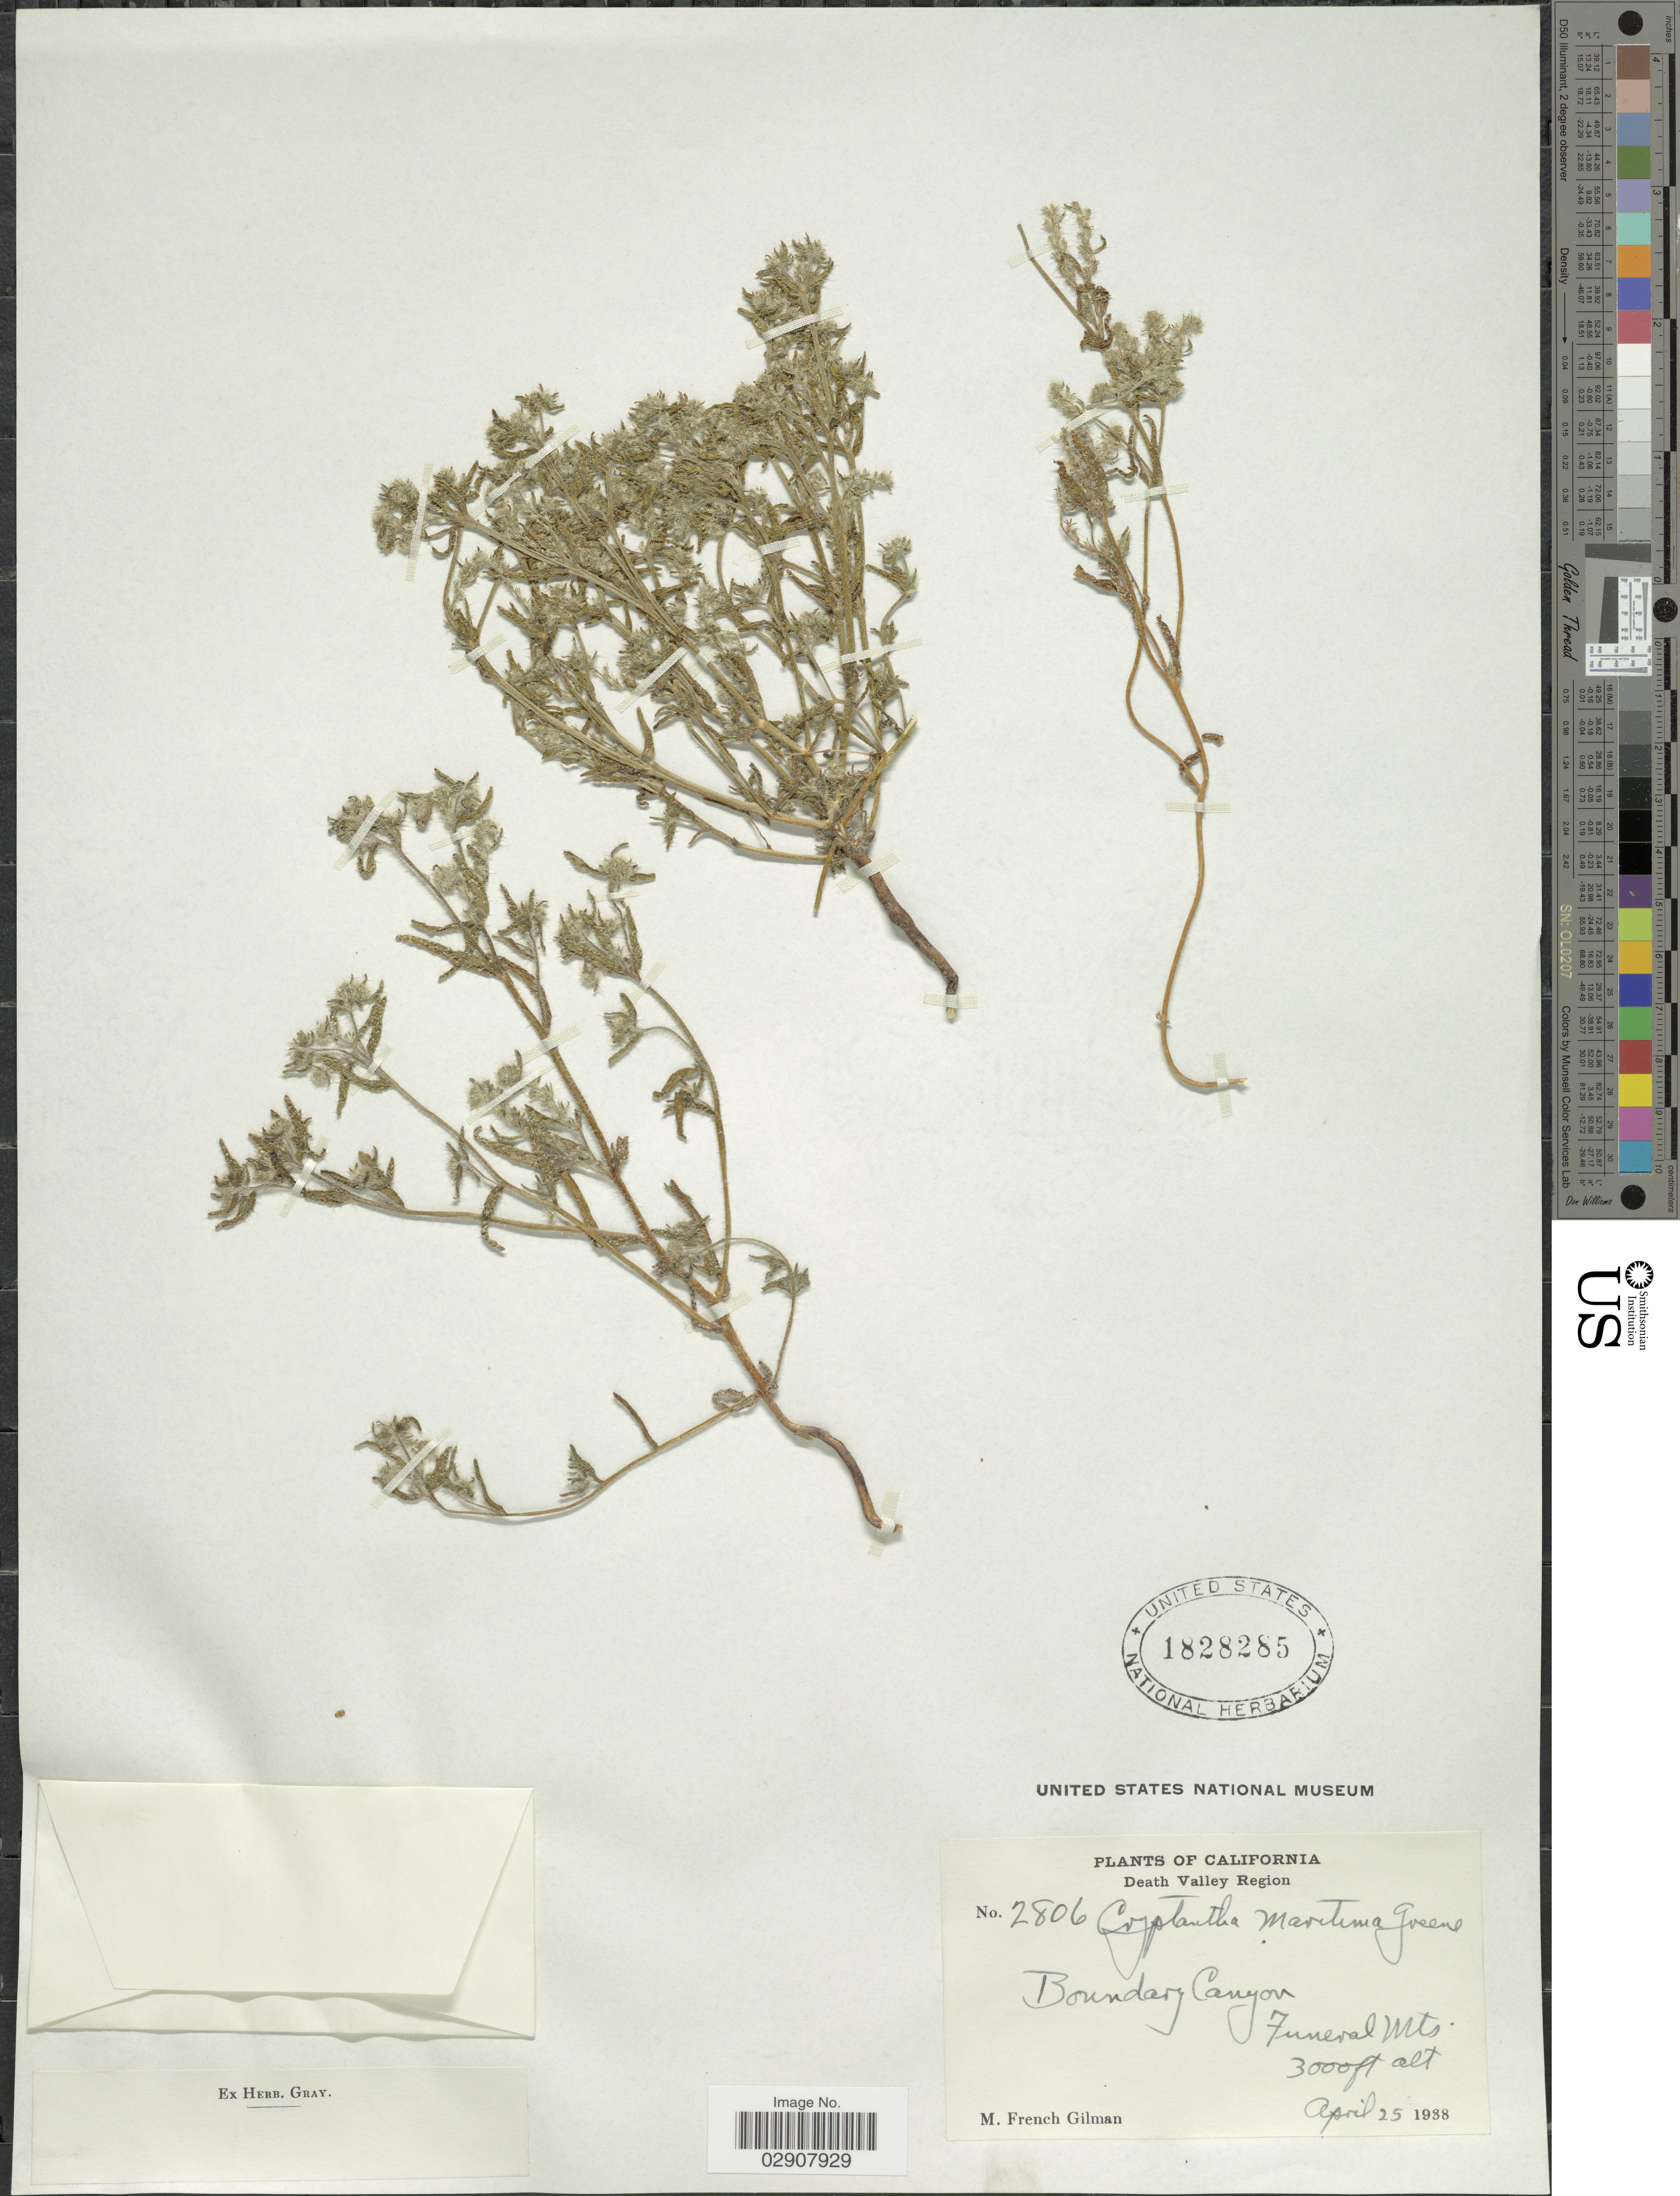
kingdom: Plantae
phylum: Tracheophyta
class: Magnoliopsida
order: Boraginales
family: Boraginaceae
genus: Cryptantha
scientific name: Cryptantha maritima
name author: (Greene) Greene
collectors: M. F. Gilman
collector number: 2806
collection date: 1938-04-25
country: United States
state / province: California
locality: Boundary Canyon, Funeral Mts. California. Death Valley Region.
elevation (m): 914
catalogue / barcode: US 1828285